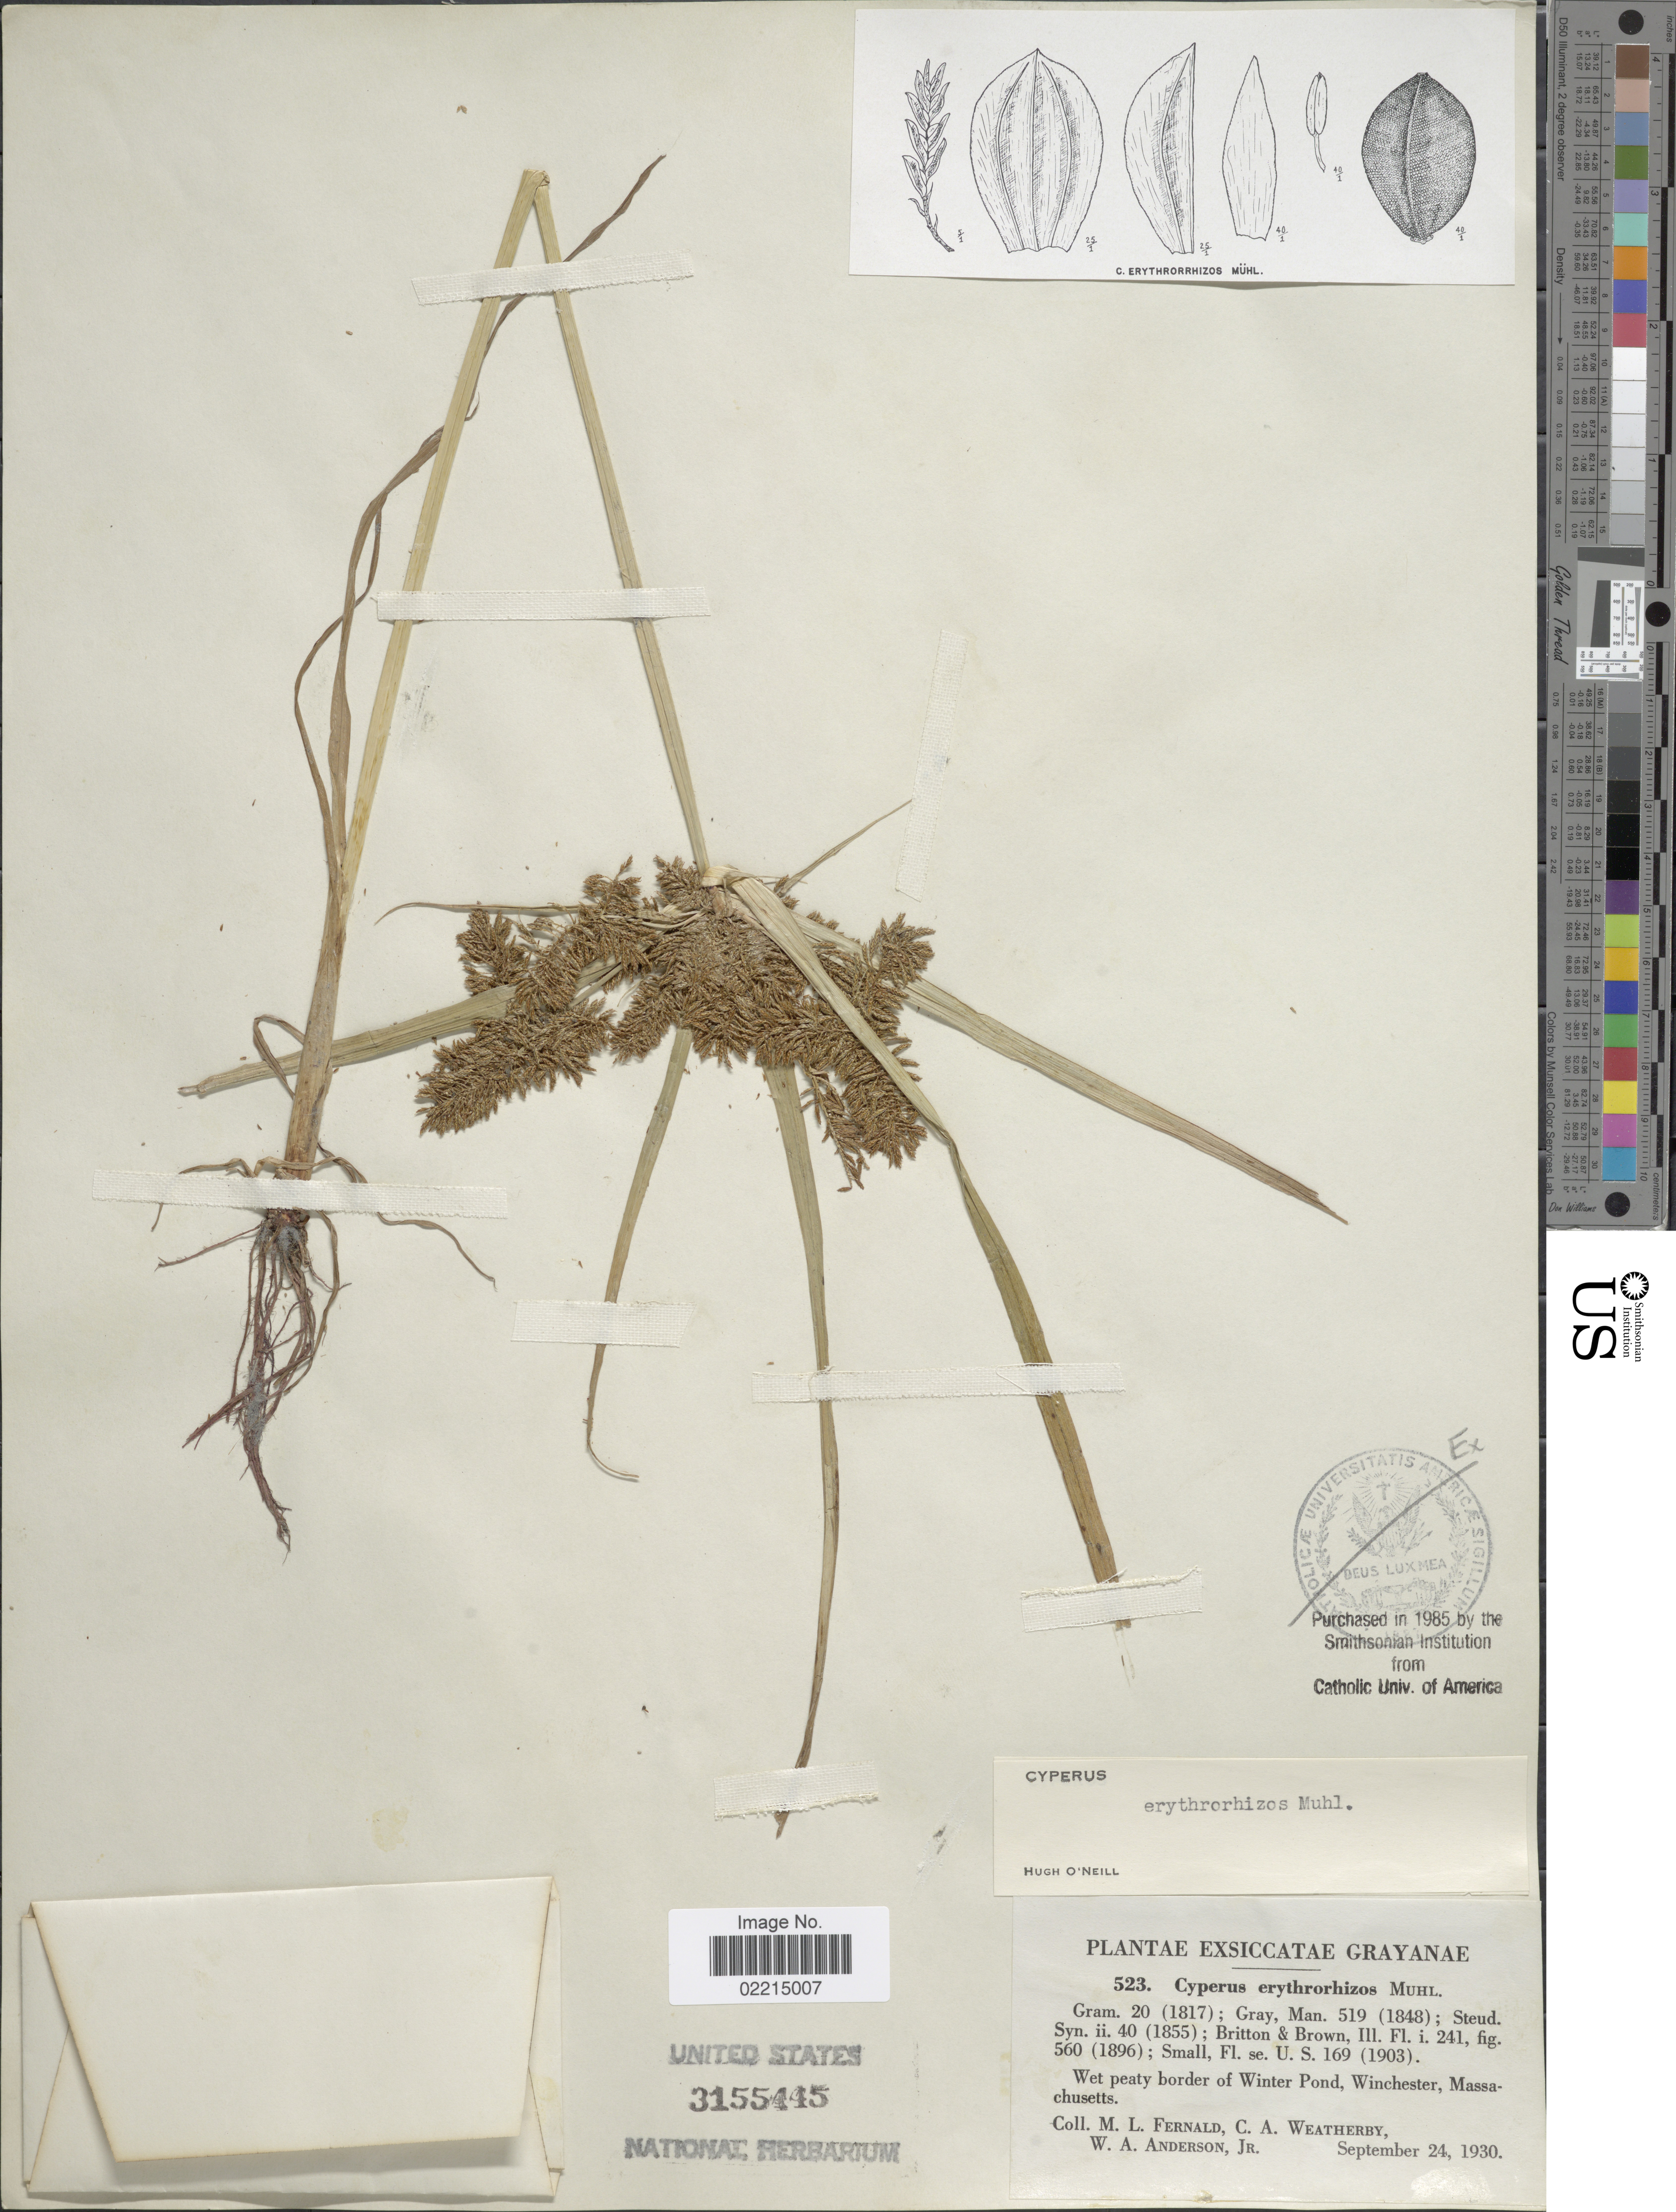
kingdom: Plantae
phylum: Tracheophyta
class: Liliopsida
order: Poales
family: Cyperaceae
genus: Cyperus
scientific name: Cyperus erythrorhizos Muhl.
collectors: M. L. Fernald, C. A. Weatherby & W. A. Anderson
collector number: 523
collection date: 1930-09-24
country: United States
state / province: Massachusetts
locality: Border of Winter Pond, Winchester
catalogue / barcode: US 3155445